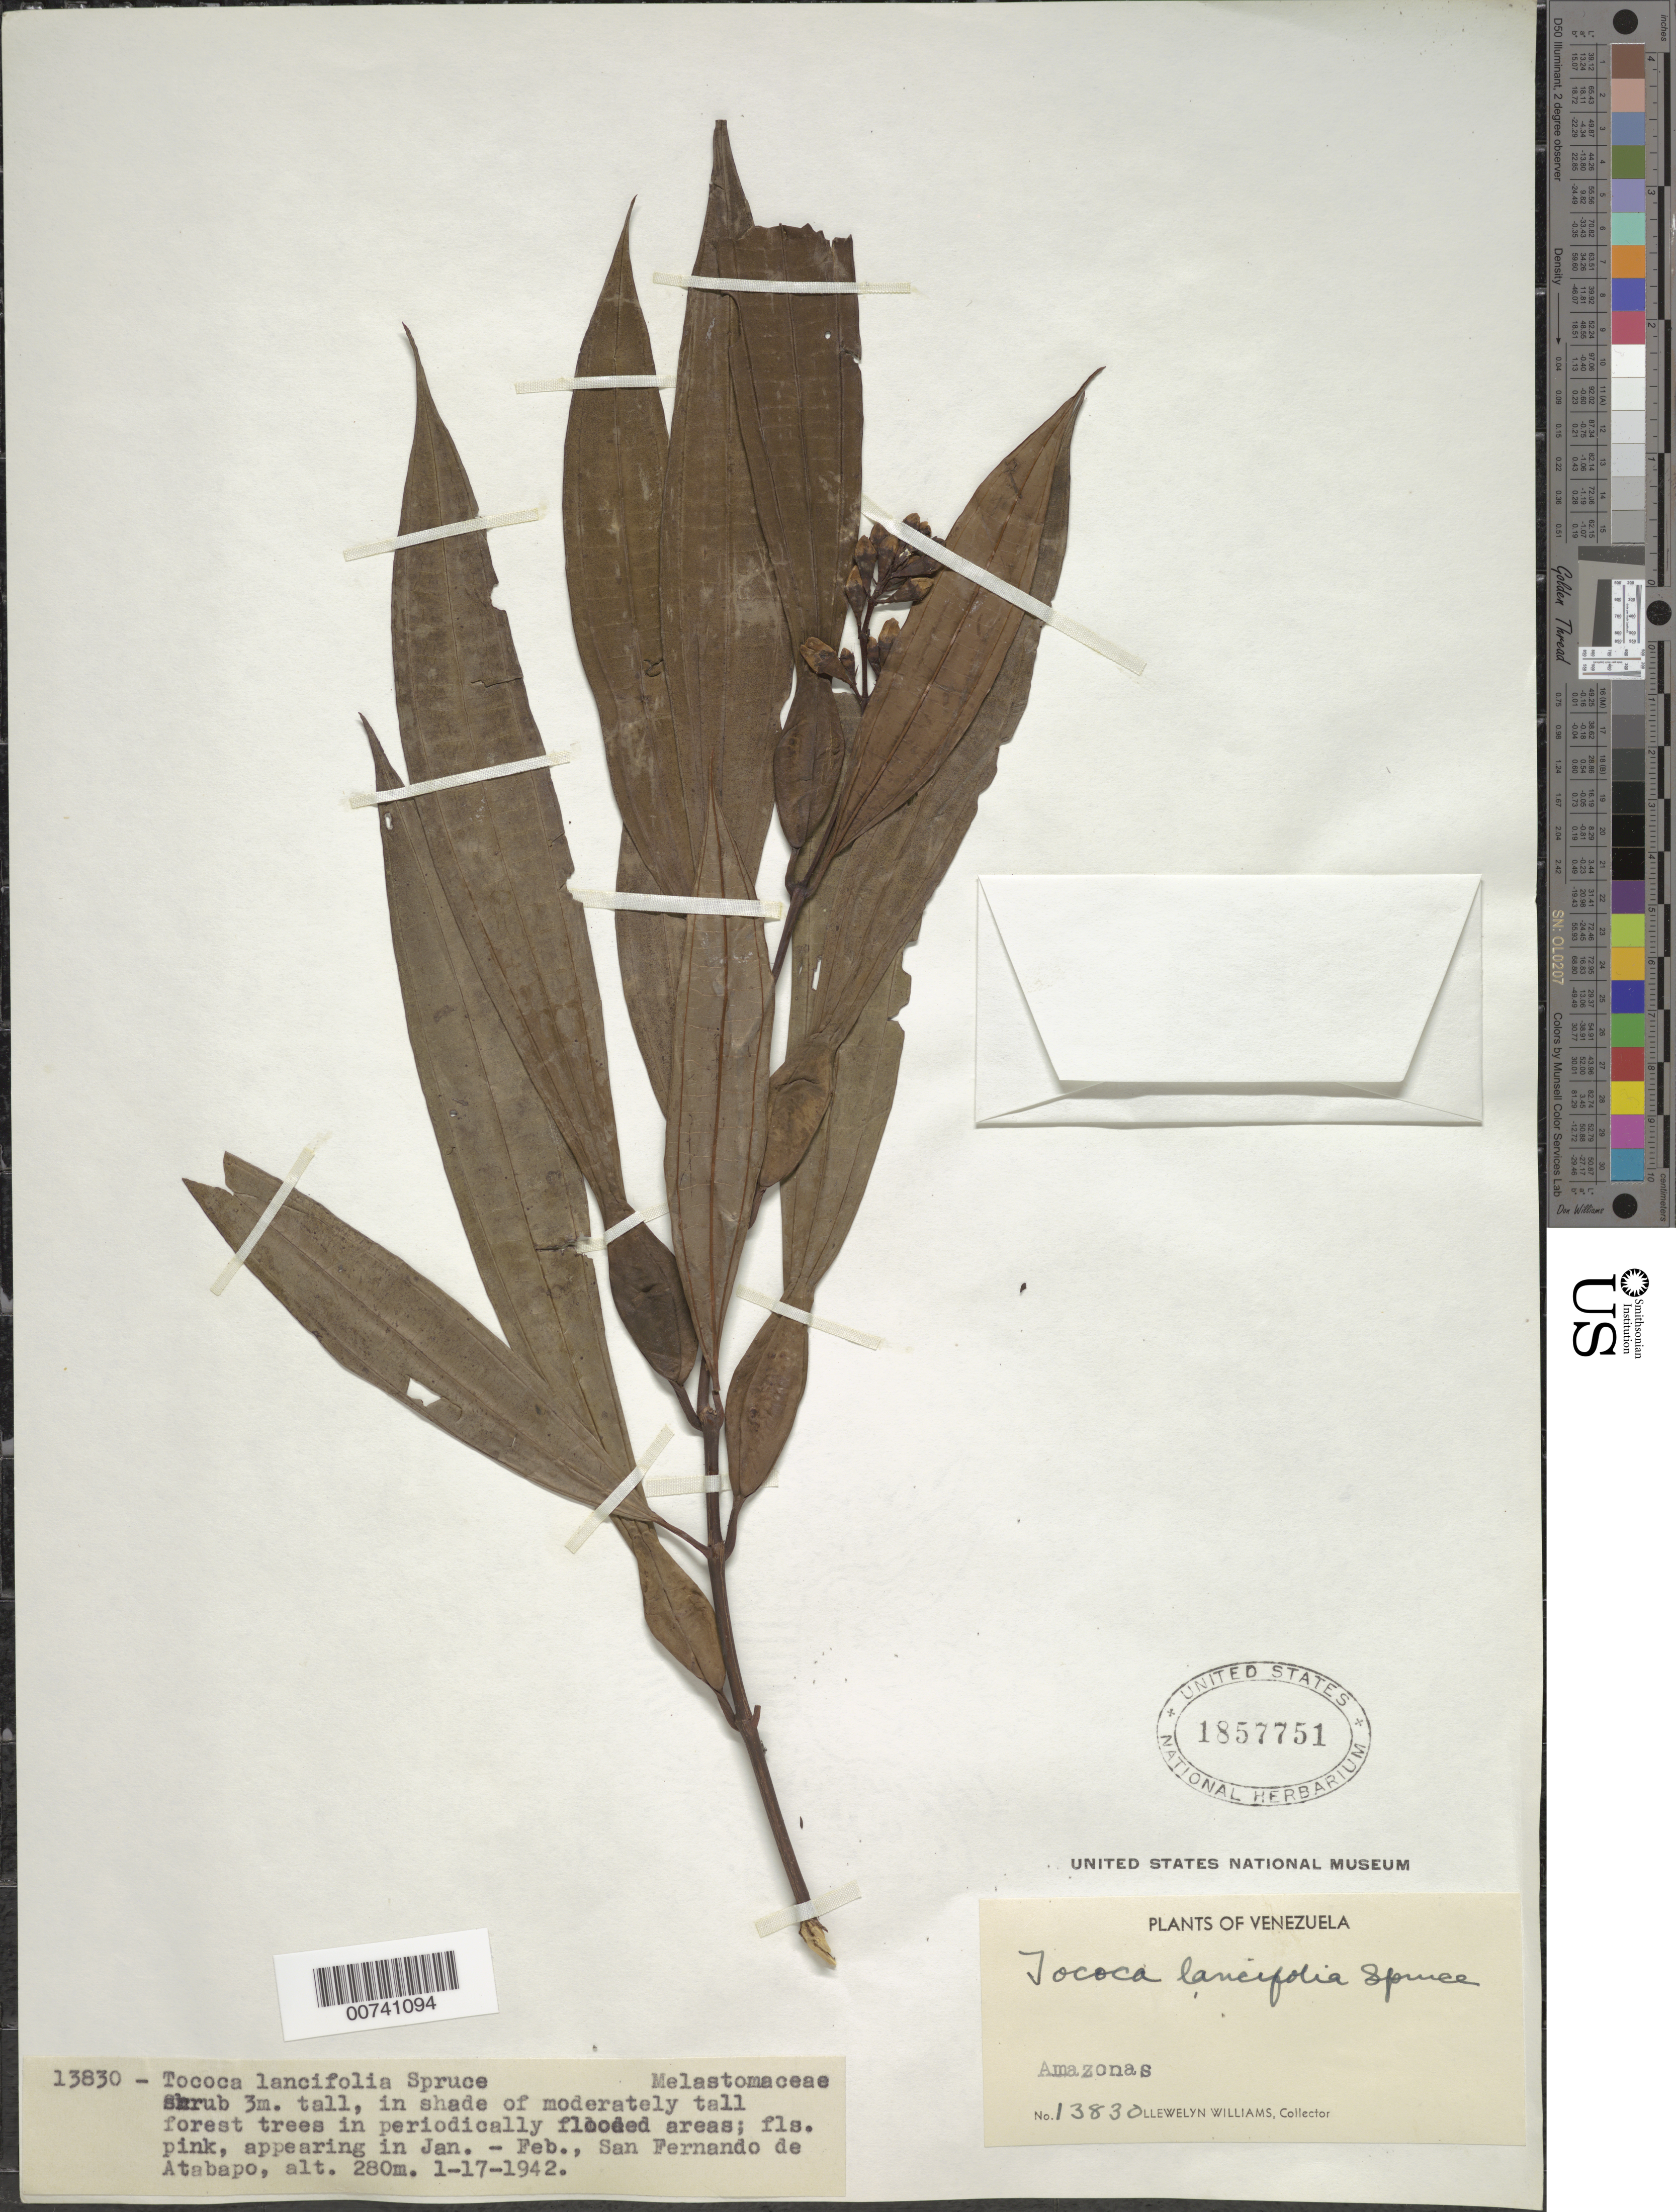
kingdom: Plantae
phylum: Tracheophyta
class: Magnoliopsida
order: Myrtales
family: Melastomataceae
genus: Tococa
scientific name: Tococa lancifolia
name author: Spruce ex Triana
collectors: Ll. Williams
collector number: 13830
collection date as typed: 17-Jan-42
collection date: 1942-01-17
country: Venezuela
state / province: Amazonas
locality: San Fernando de Atabapo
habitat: Shade of moderately tall forest trees in periodically flooded areas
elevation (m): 280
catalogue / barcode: US 1857751